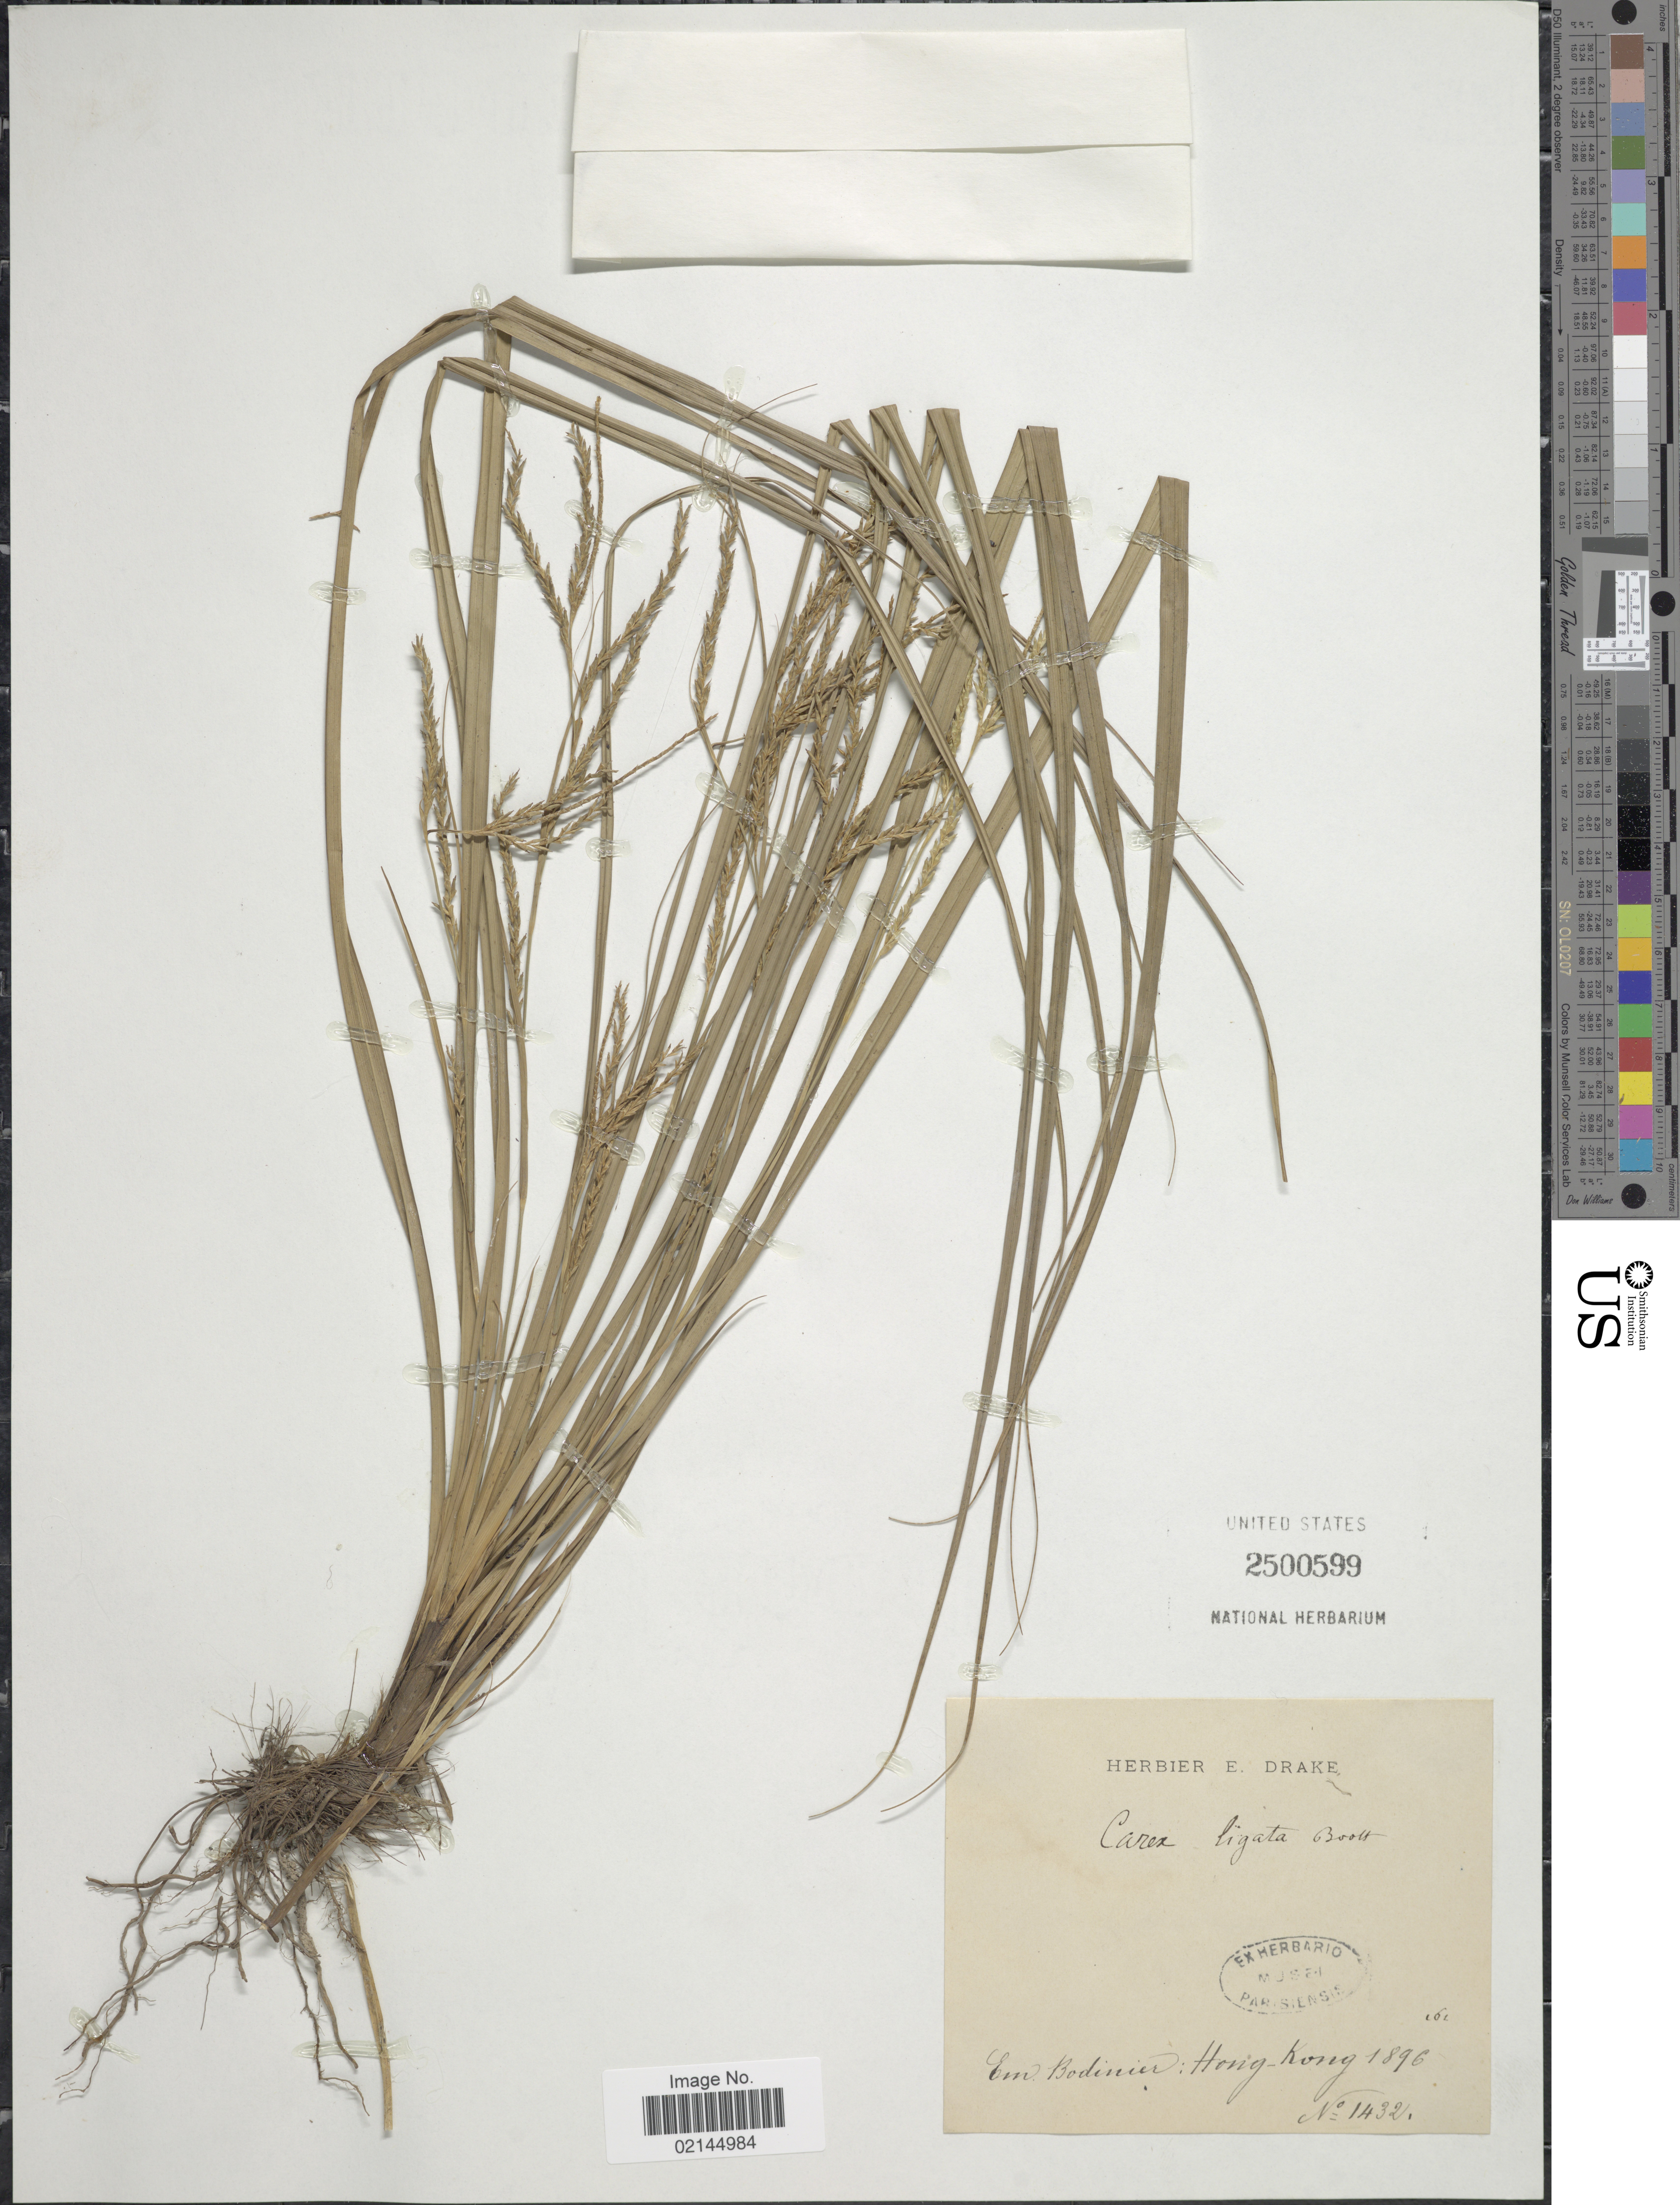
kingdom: Plantae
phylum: Tracheophyta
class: Liliopsida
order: Poales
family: Cyperaceae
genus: Carex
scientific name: Carex ligata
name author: Boott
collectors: ex herb. E. Drake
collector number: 1432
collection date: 1896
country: China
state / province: Hong Kong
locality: Em Bodinier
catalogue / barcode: US 2500599